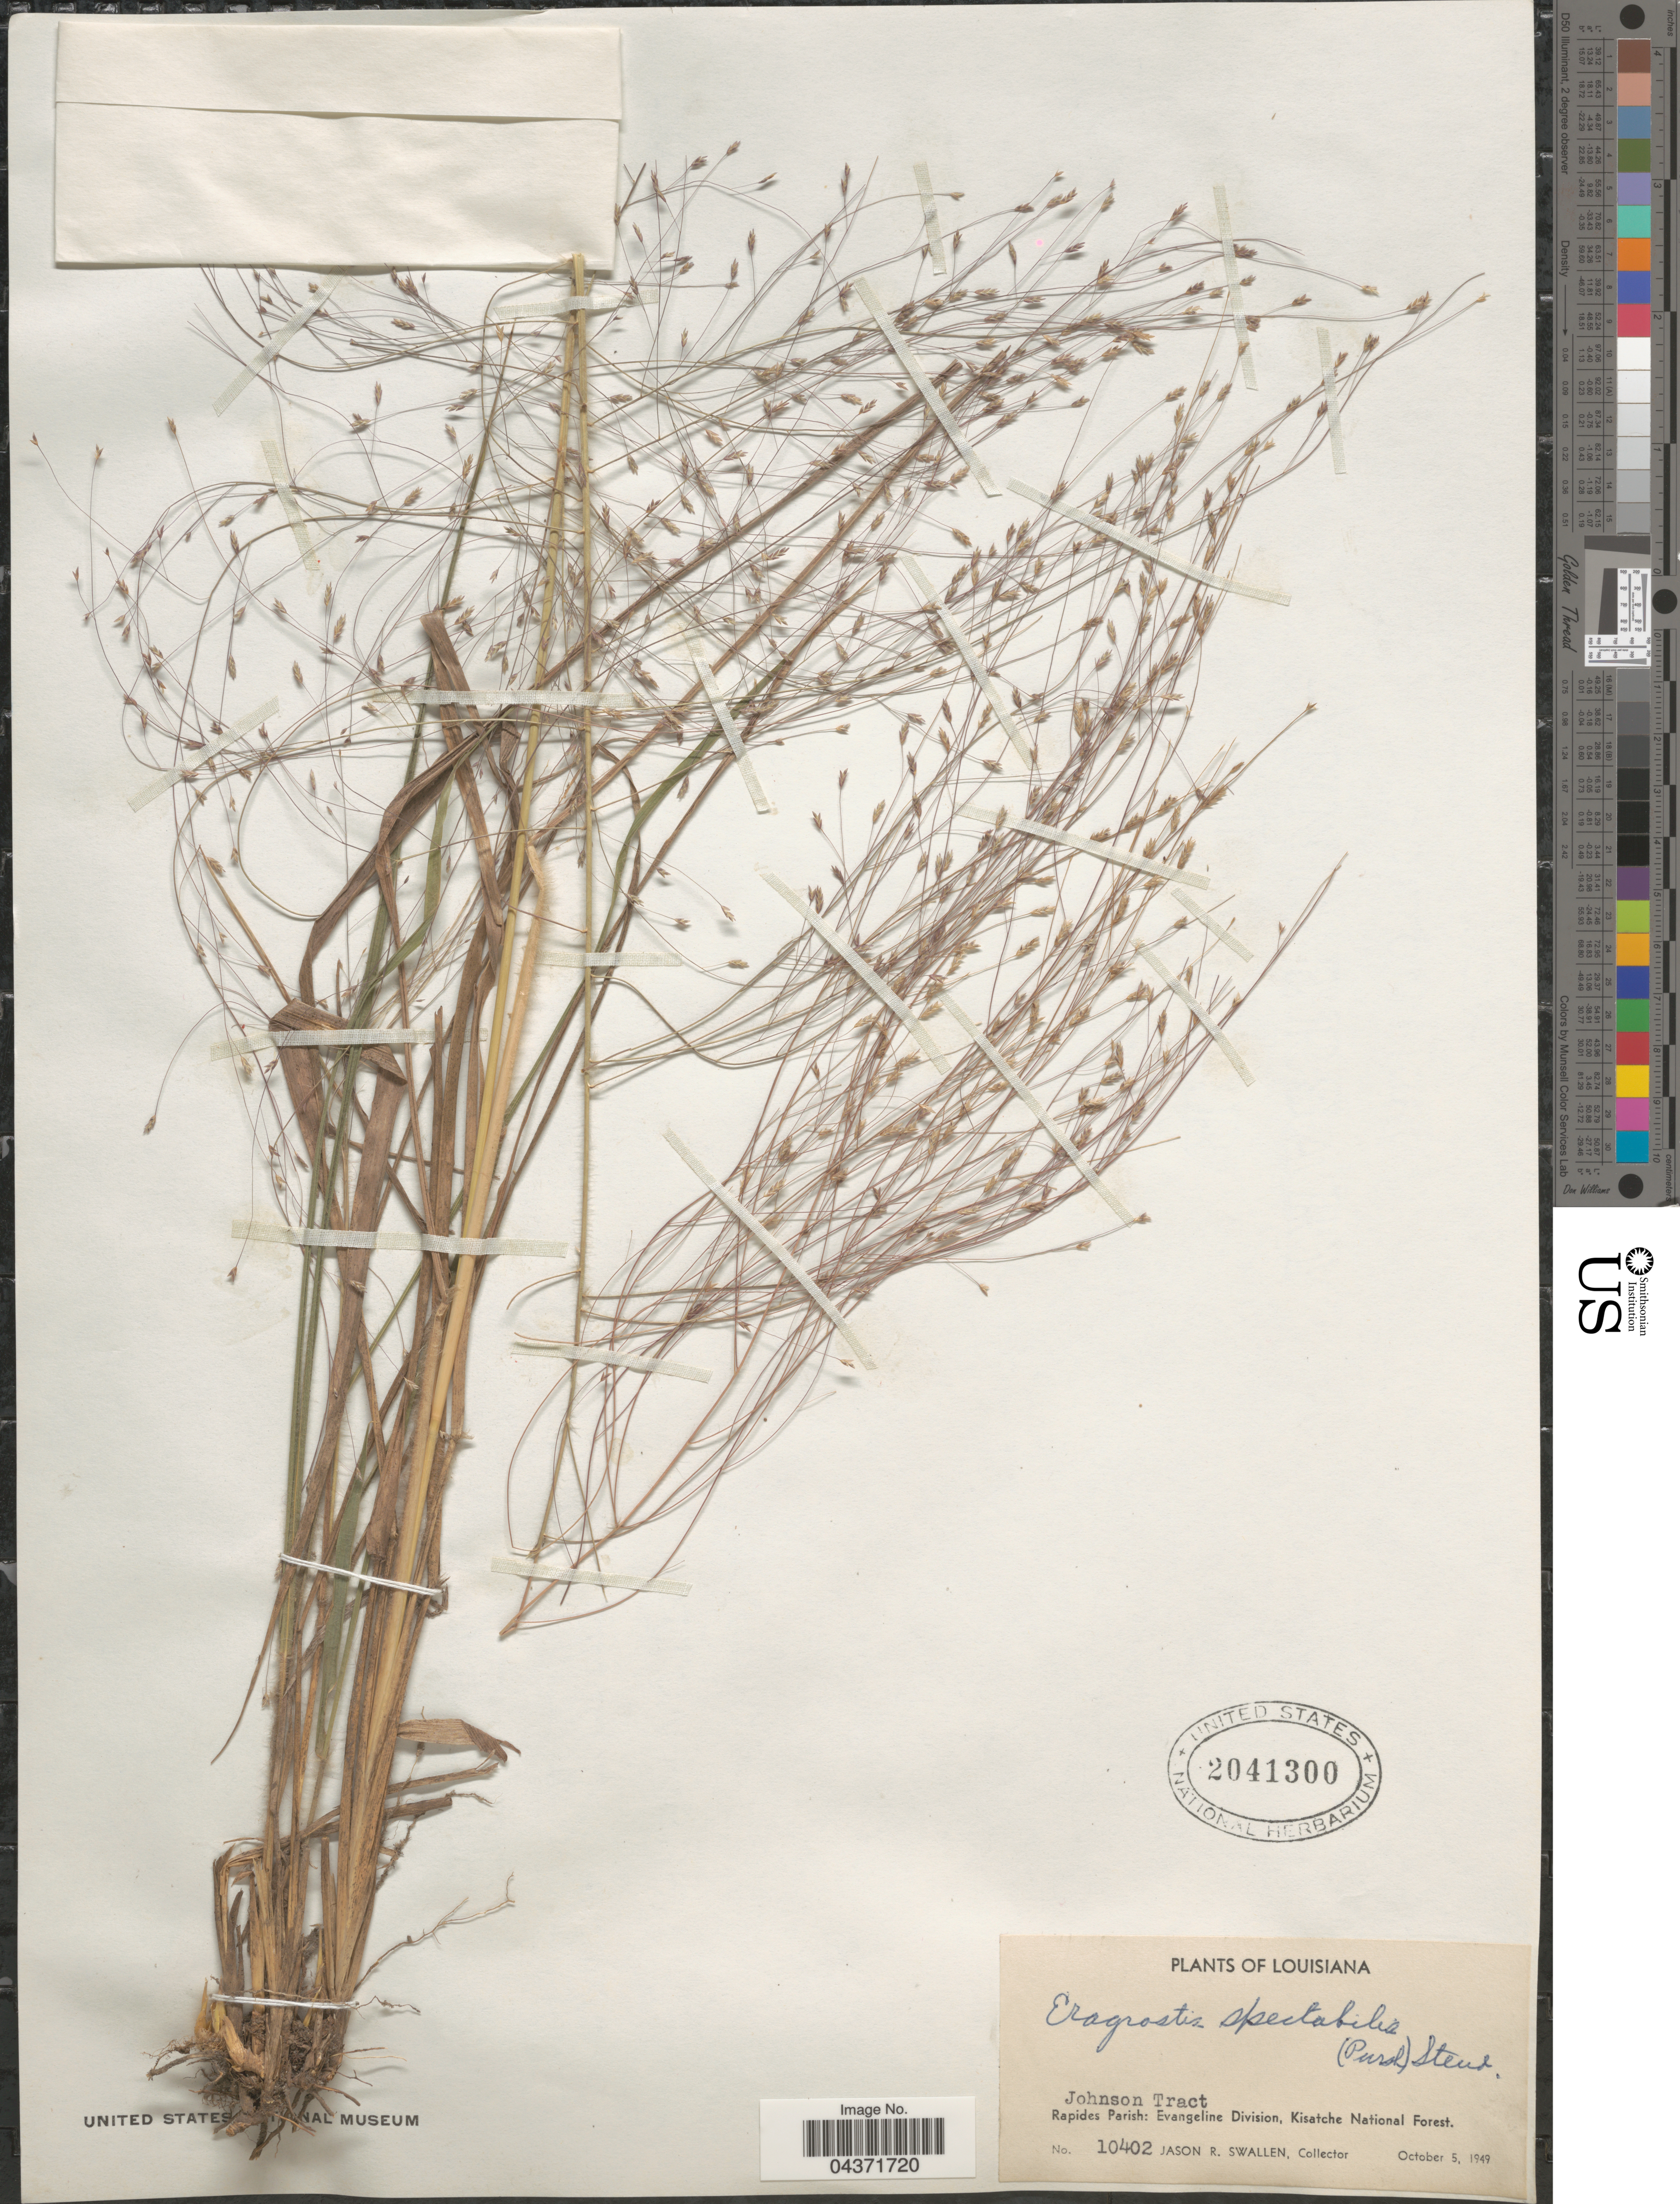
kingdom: Plantae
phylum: Tracheophyta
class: Liliopsida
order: Poales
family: Poaceae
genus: Eragrostis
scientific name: Eragrostis spectabilis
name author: (Pursh) Steud.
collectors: J. R. Swallen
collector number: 10402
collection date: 1949-10-05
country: United States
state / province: Louisiana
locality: Johnson Tract. Rapides Parish: Evangeline Division, Kisatche National Forest.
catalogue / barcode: US 2041300